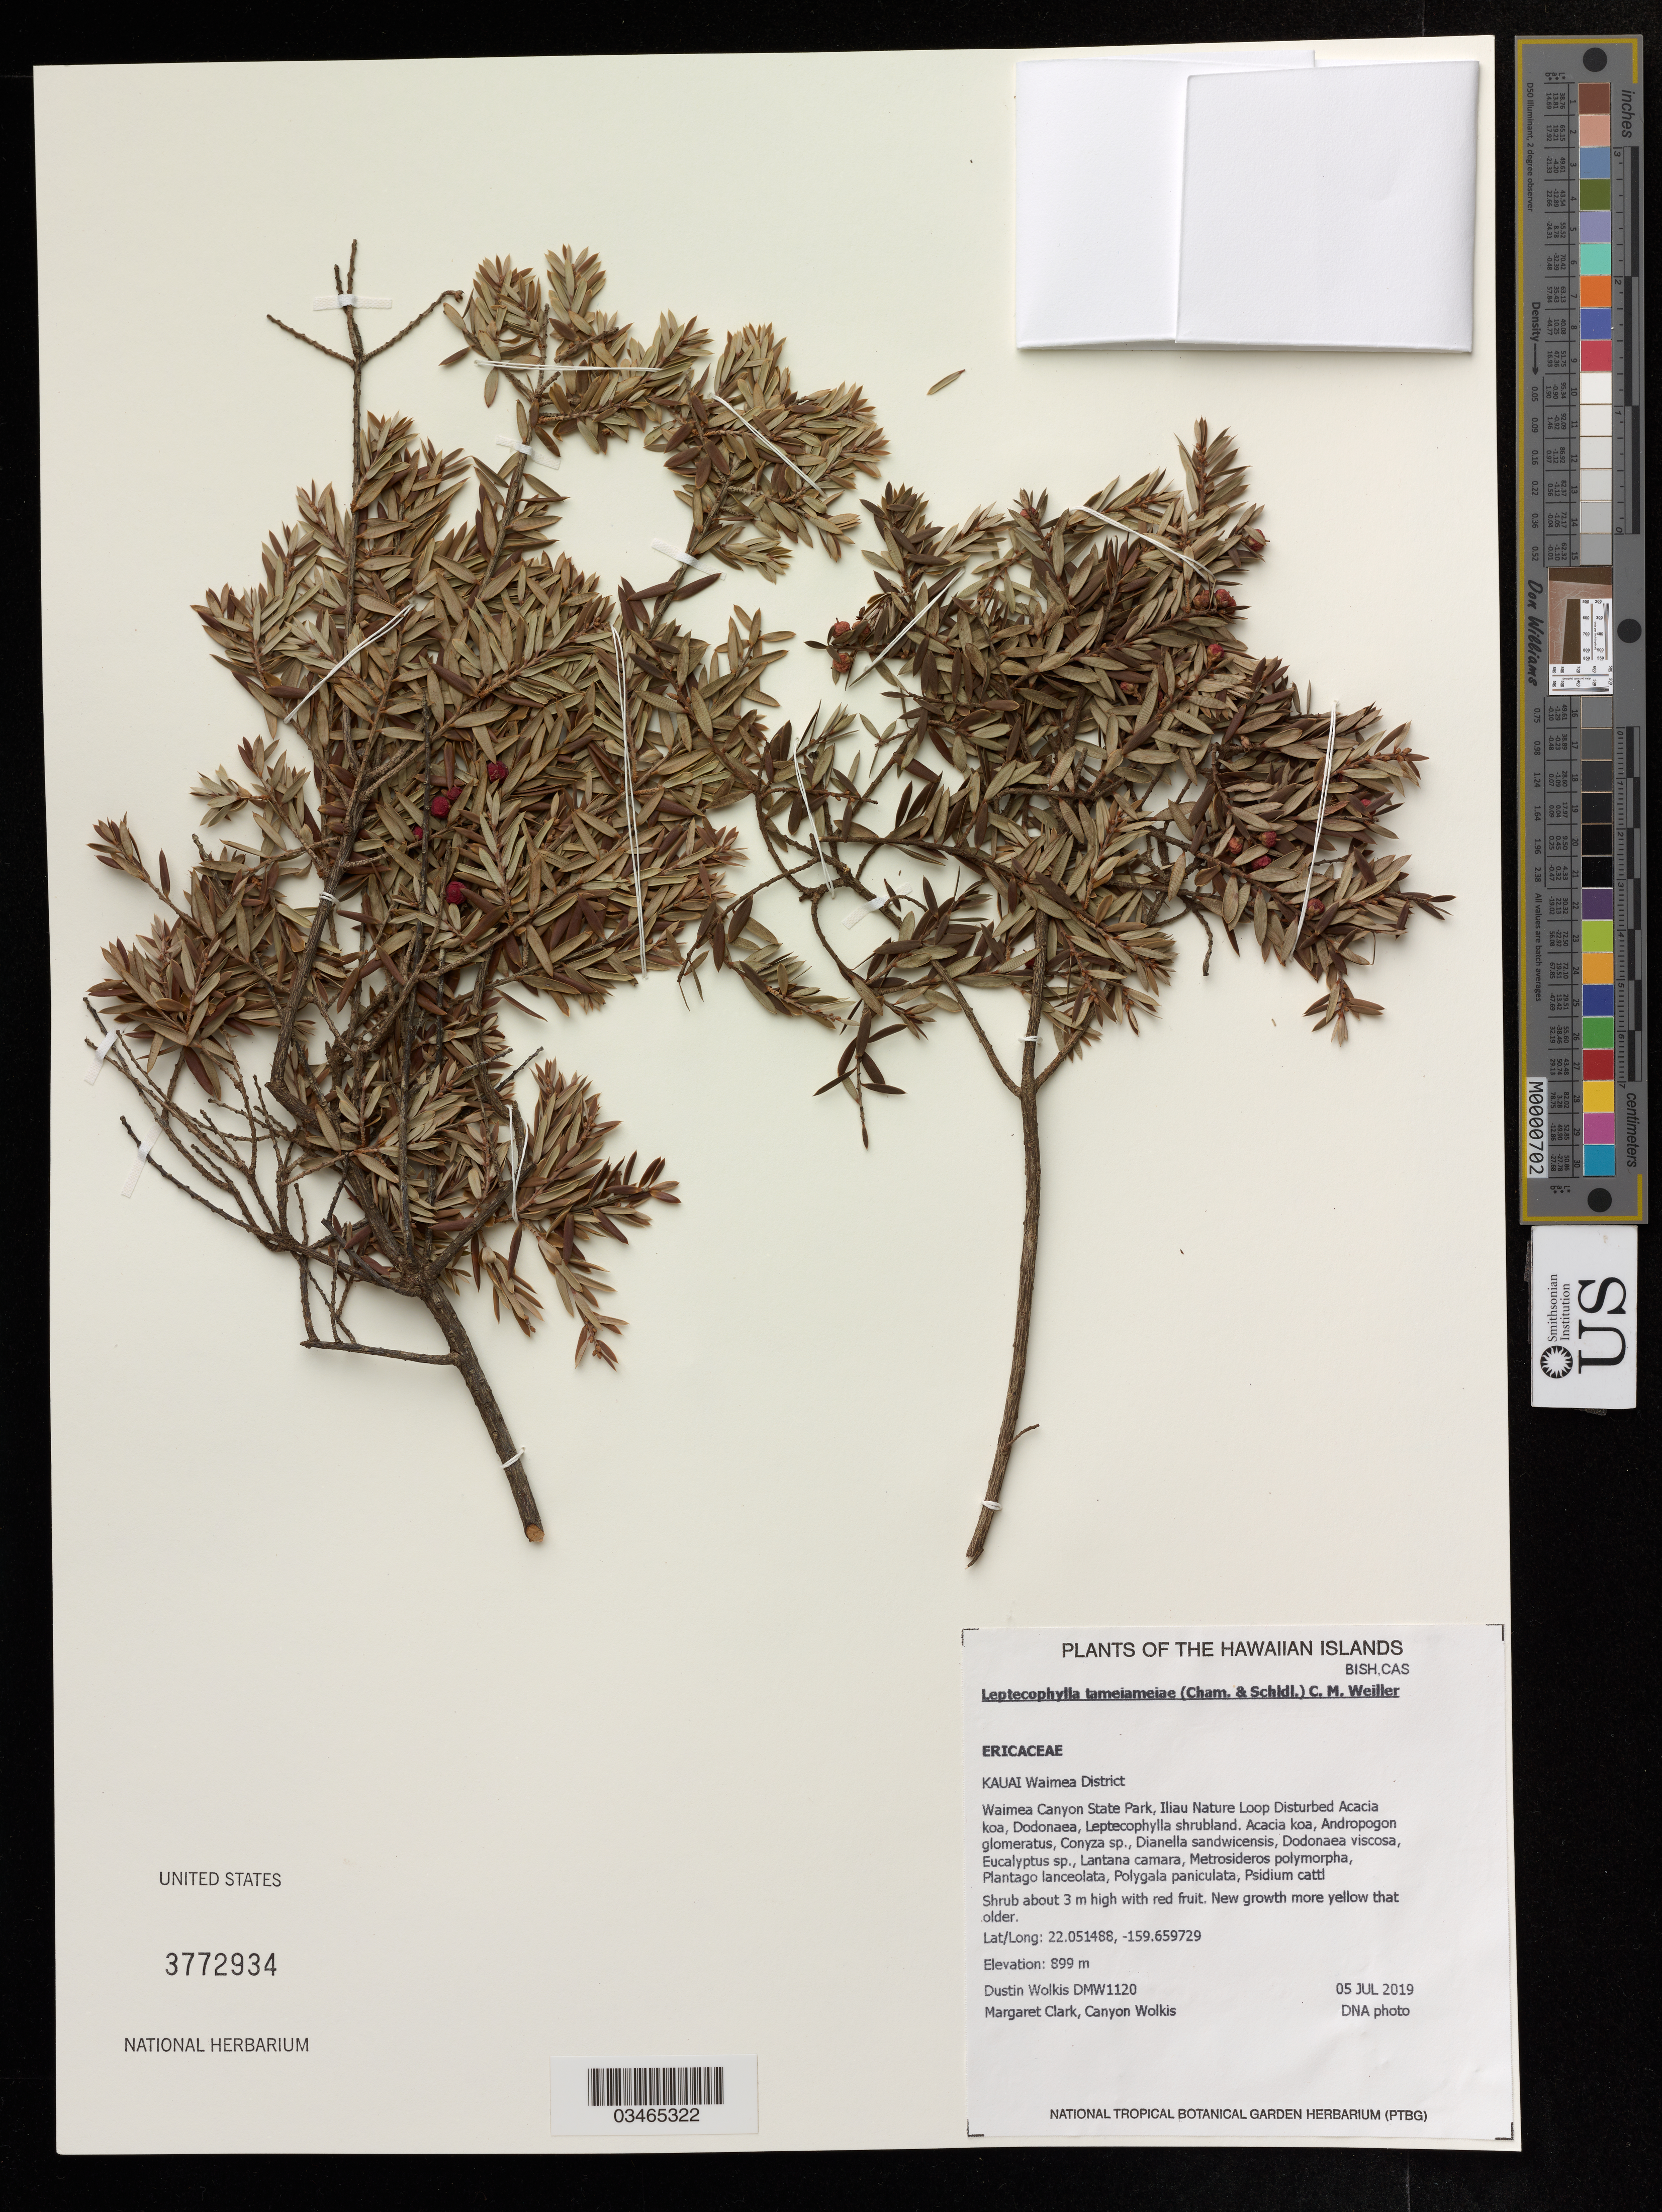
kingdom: Plantae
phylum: Tracheophyta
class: Magnoliopsida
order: Ericales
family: Ericaceae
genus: Leptecophylla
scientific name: Leptecophylla tameiameiae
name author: (Cham. & Schltdl.) C.M. Weiller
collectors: D. Wolkis & M. Clark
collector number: DMW1120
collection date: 2019-07-05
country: United States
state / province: Hawaii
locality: Kuaui Waimea District. Waimea Canyon State Park.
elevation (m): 899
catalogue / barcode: US 3772934